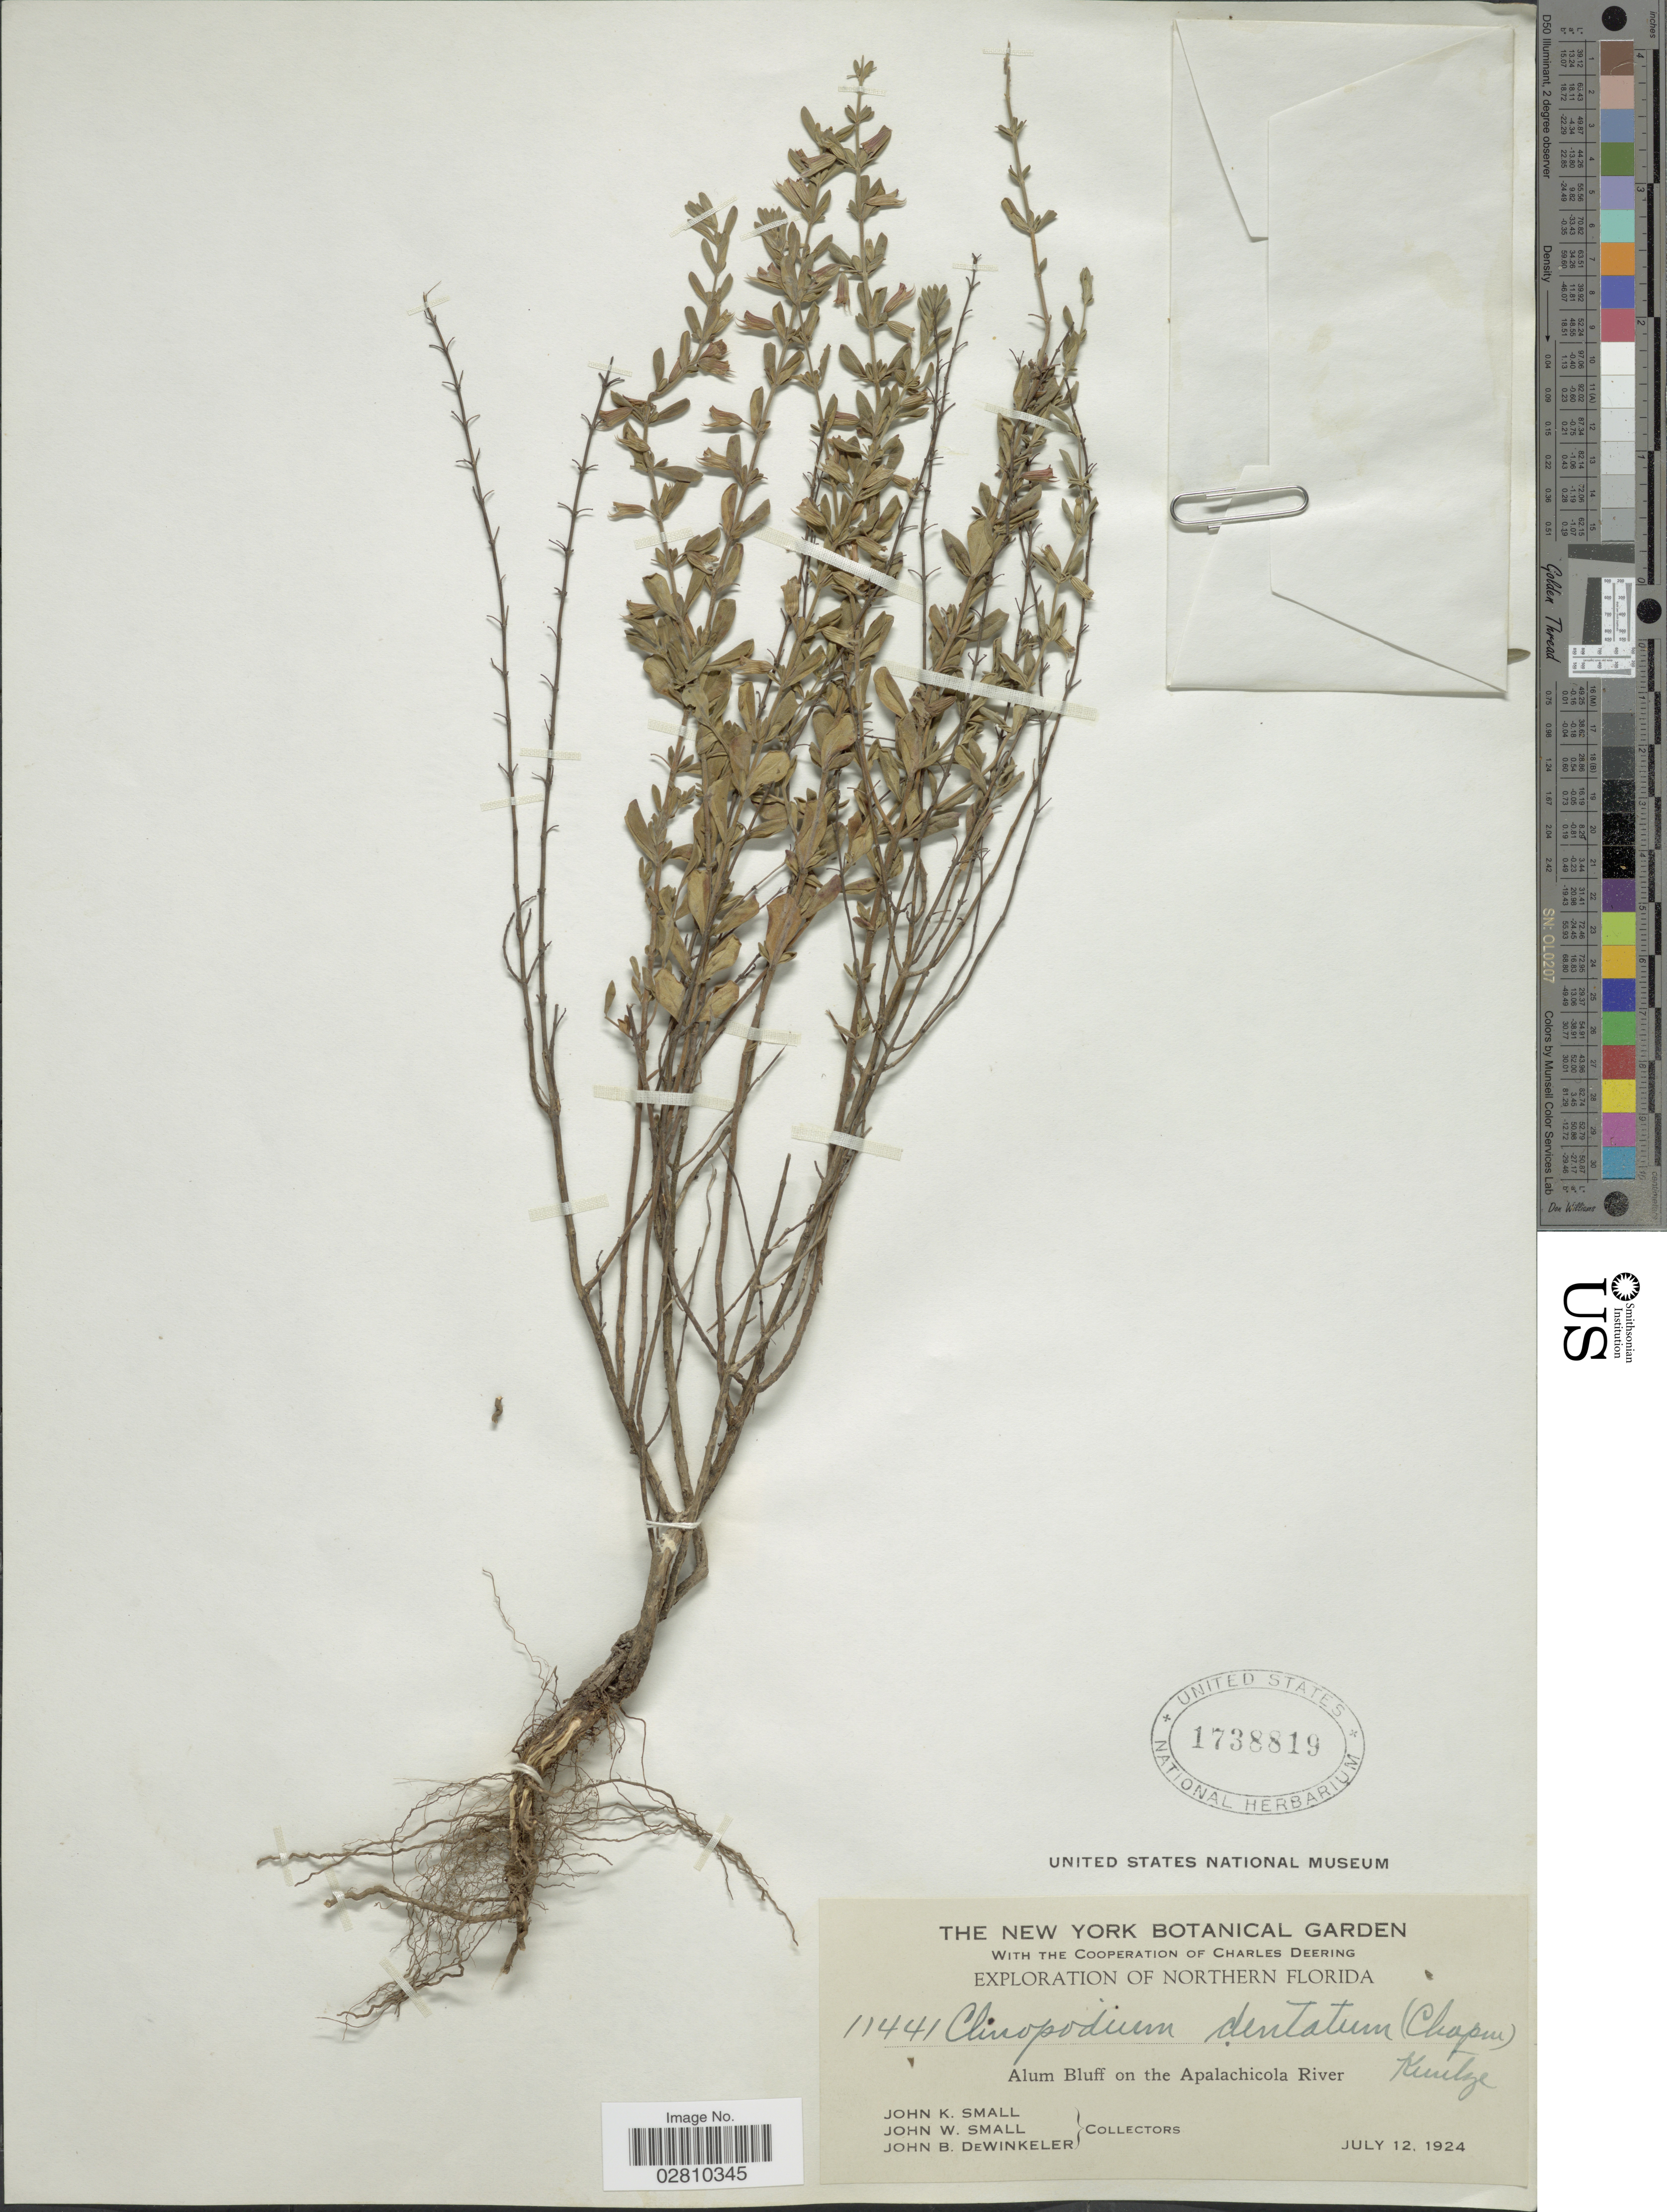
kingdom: Plantae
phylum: Tracheophyta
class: Magnoliopsida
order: Lamiales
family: Lamiaceae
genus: Clinopodium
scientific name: Clinopodium dentatum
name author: (Chapm.) Kuntze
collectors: J. K. Small, J. Small & J. B. Dewinkeler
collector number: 11441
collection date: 1924-07-12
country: United States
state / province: Florida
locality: Northern Florida. Alum Bluff on the Apalachicola River.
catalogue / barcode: US 1738819